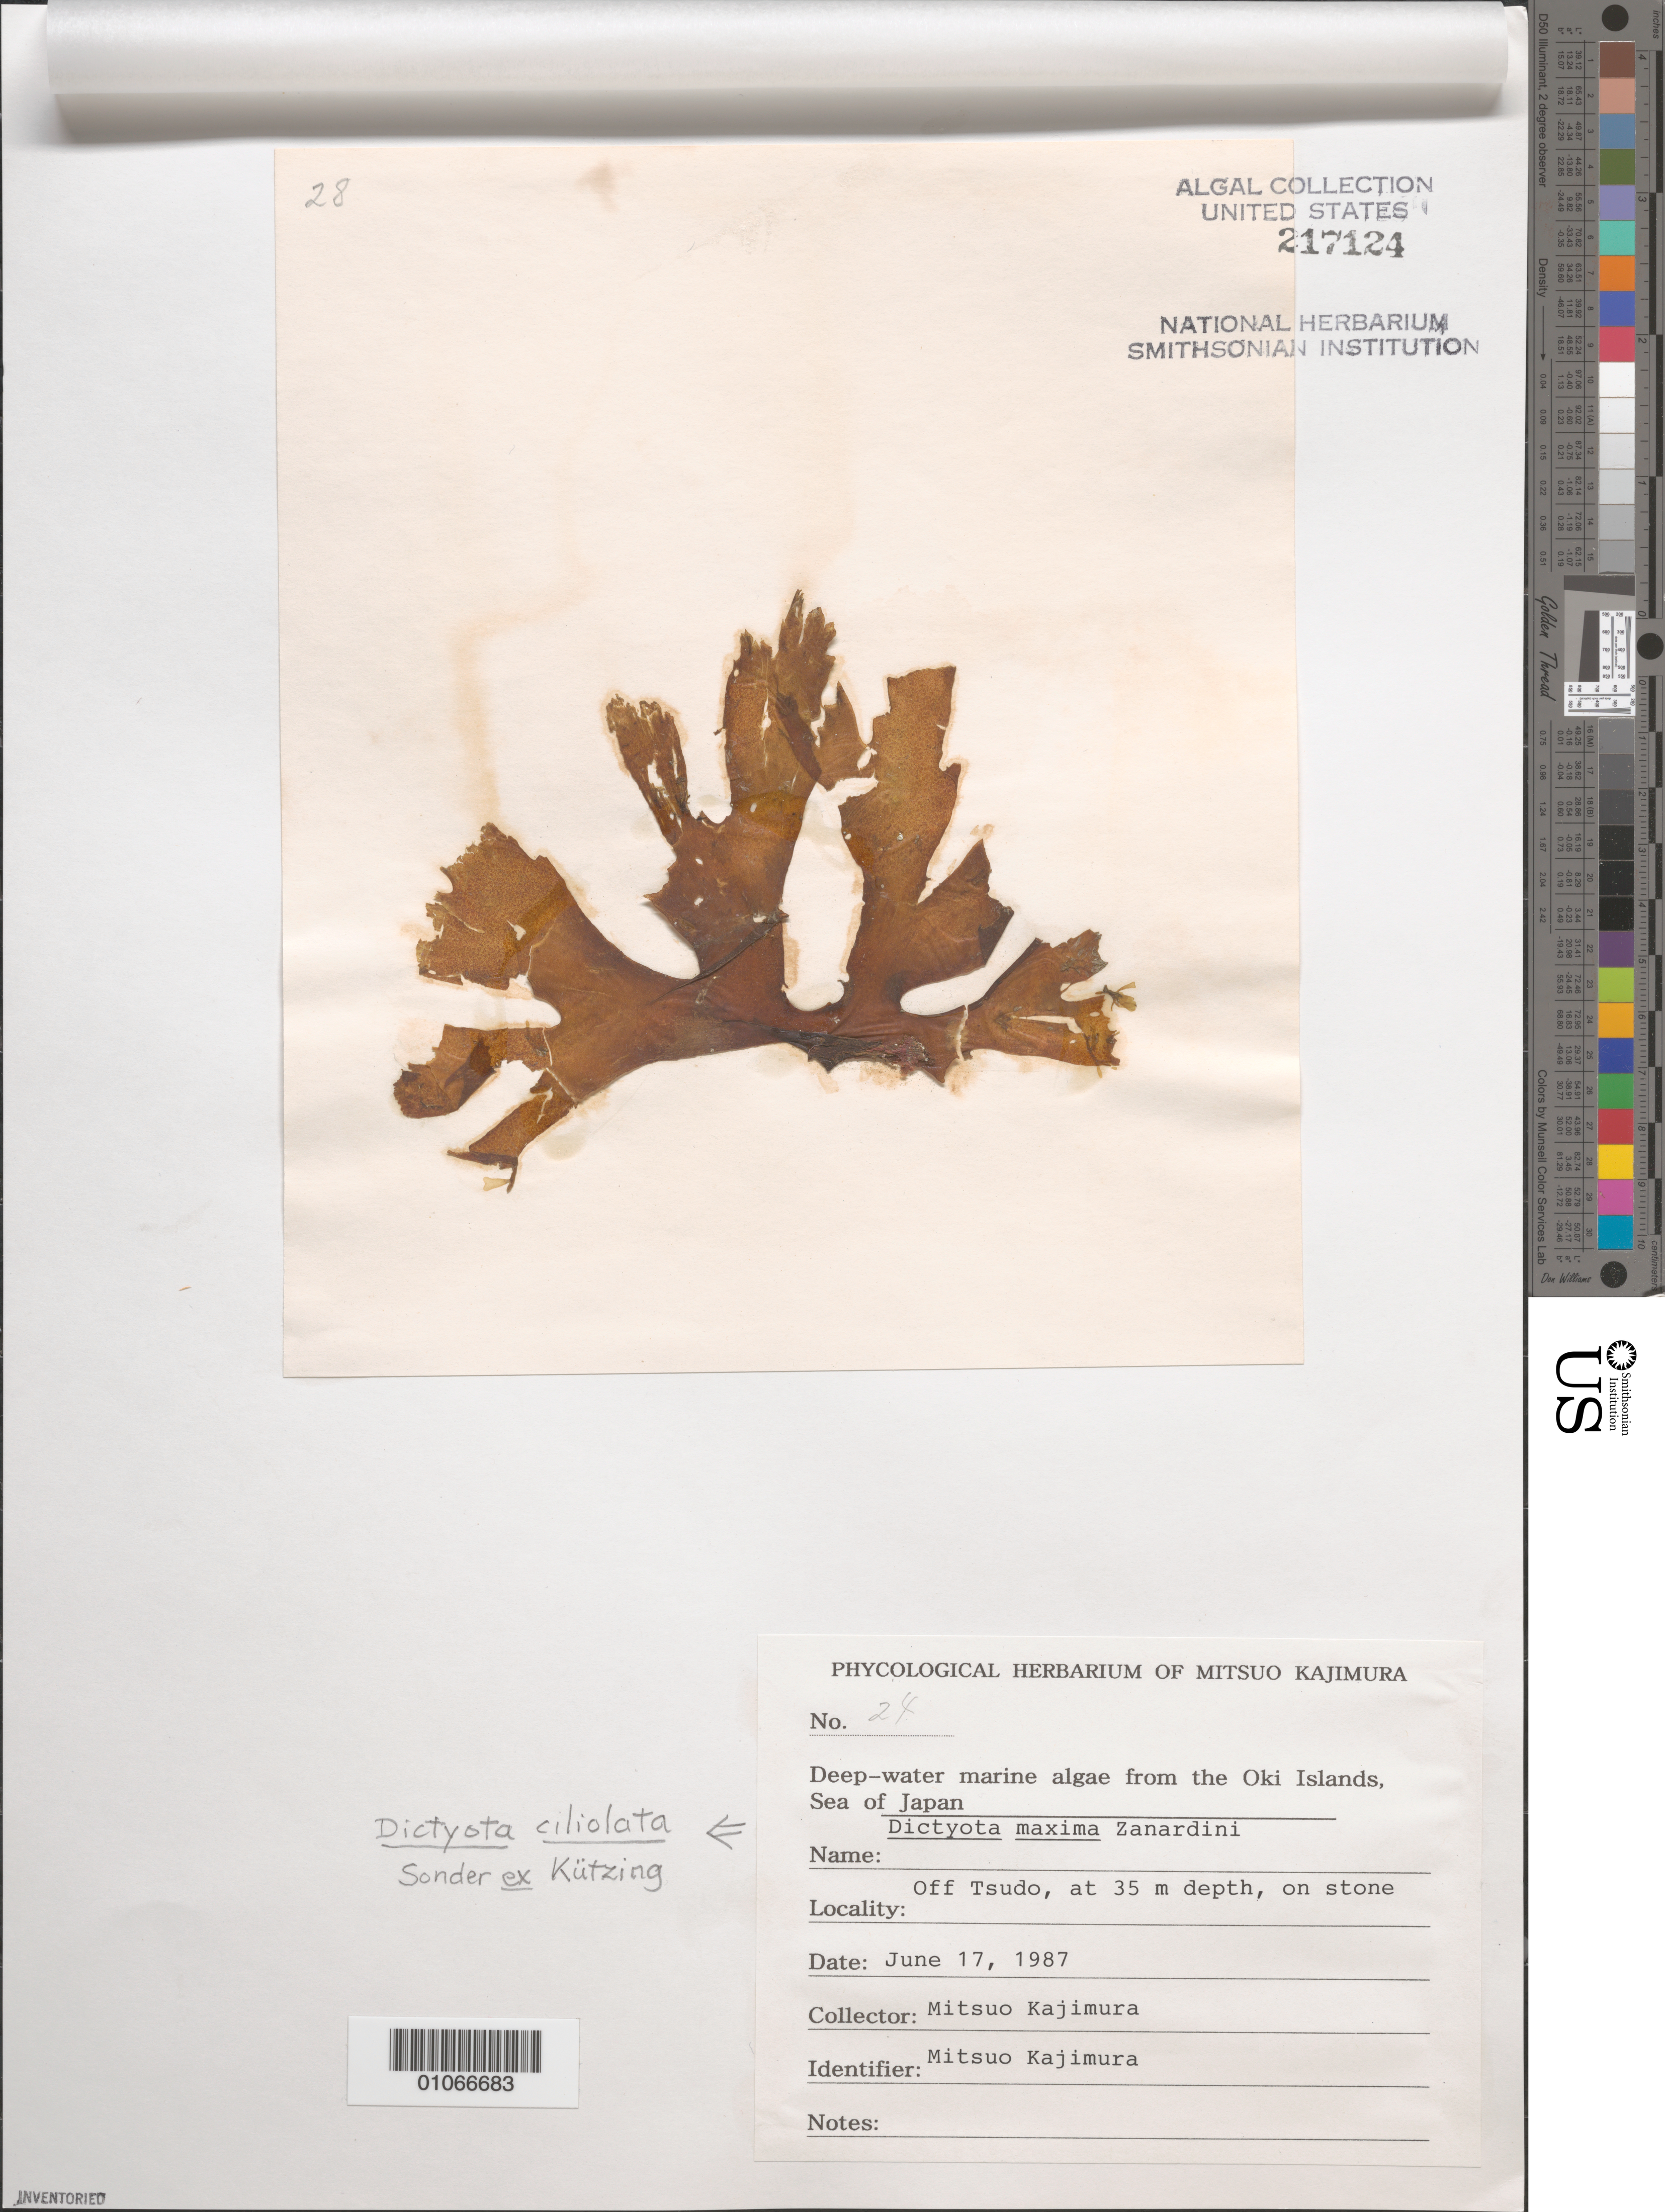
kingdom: Chromista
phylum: Ochrophyta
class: Phaeophyceae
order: Dictyotales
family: Dictyotaceae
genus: Dictyota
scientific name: Dictyota ciliolata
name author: Sond. ex Kütz.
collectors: M. Kajimura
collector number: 24 & specimen 28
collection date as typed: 17 Jun 1987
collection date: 1987-06-17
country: Japan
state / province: Simane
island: Oki Is.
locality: Off Tsudo [village], Sea of Japan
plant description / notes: Phycologial Herbarium of Mitsuo Kajimura, Deep-water marine algae from the Oki Islands, Sea of Japan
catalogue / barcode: US 217124